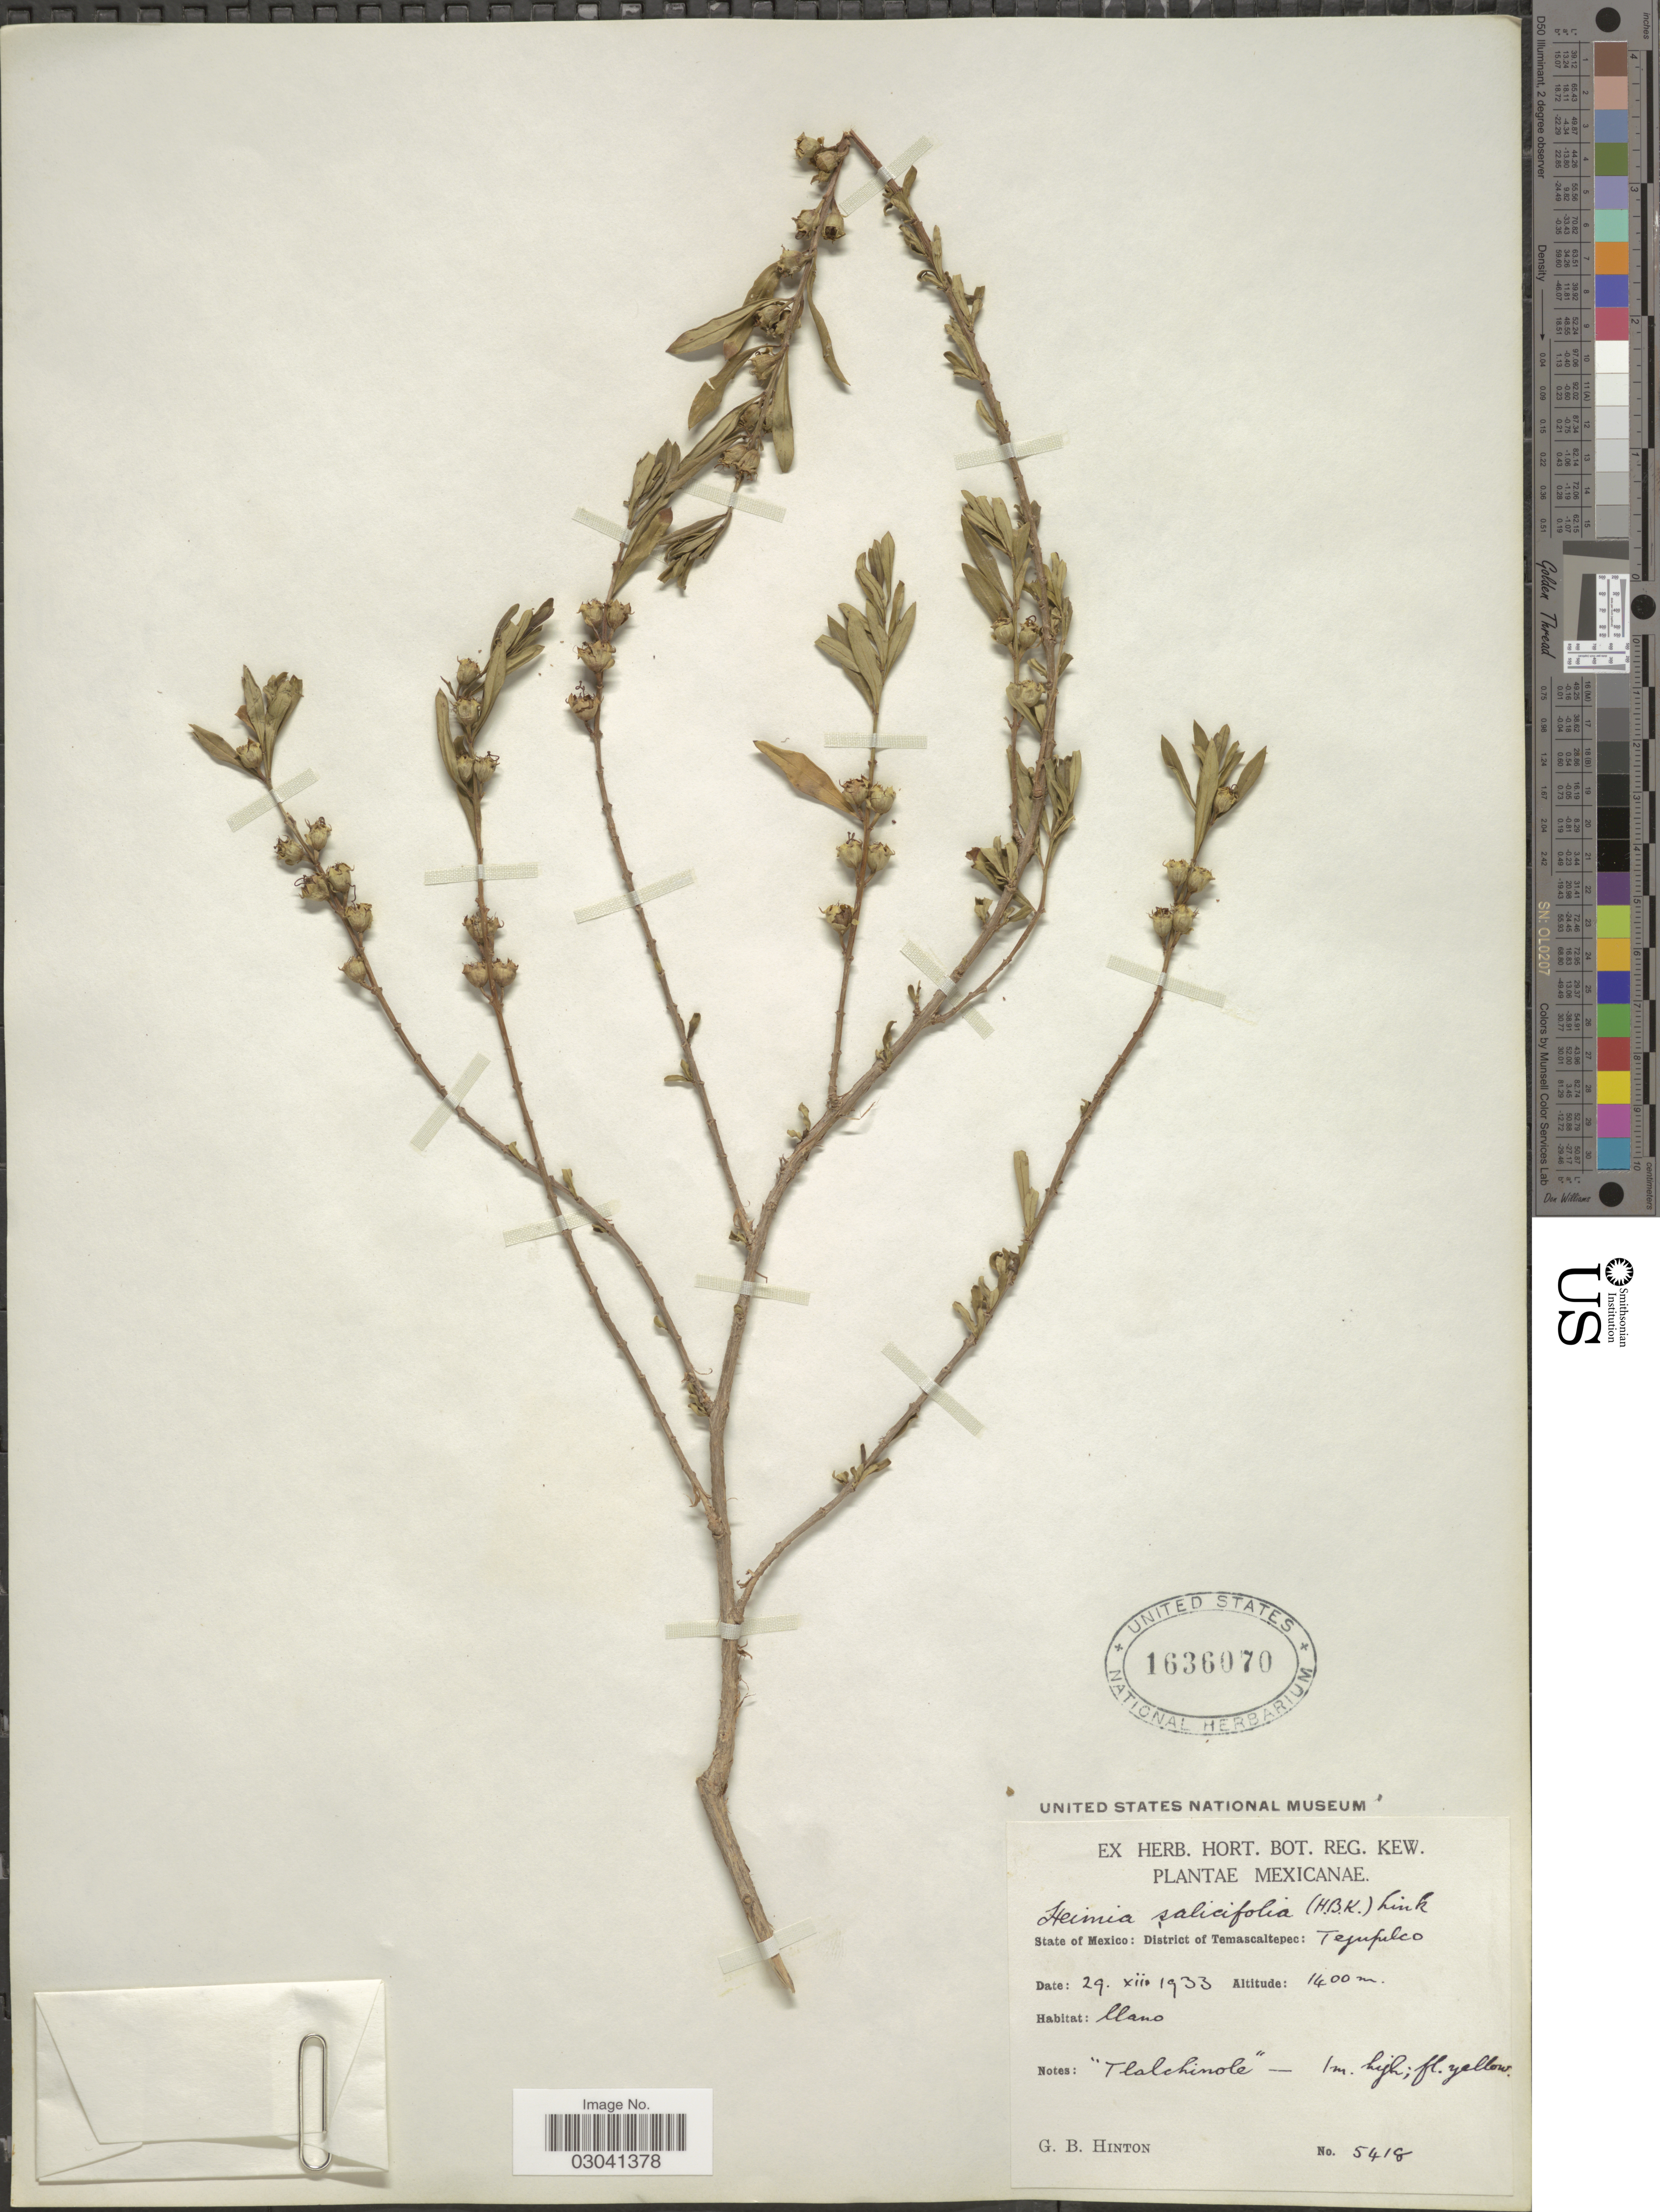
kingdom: Plantae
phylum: Tracheophyta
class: Magnoliopsida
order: Myrtales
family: Lythraceae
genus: Heimia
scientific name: Heimia salicifolia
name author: Link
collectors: G. B. Hinton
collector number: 5418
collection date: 1933-12-29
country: Mexico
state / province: México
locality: District of Temascaltepec: Tejupilco.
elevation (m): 1400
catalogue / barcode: US 1636070